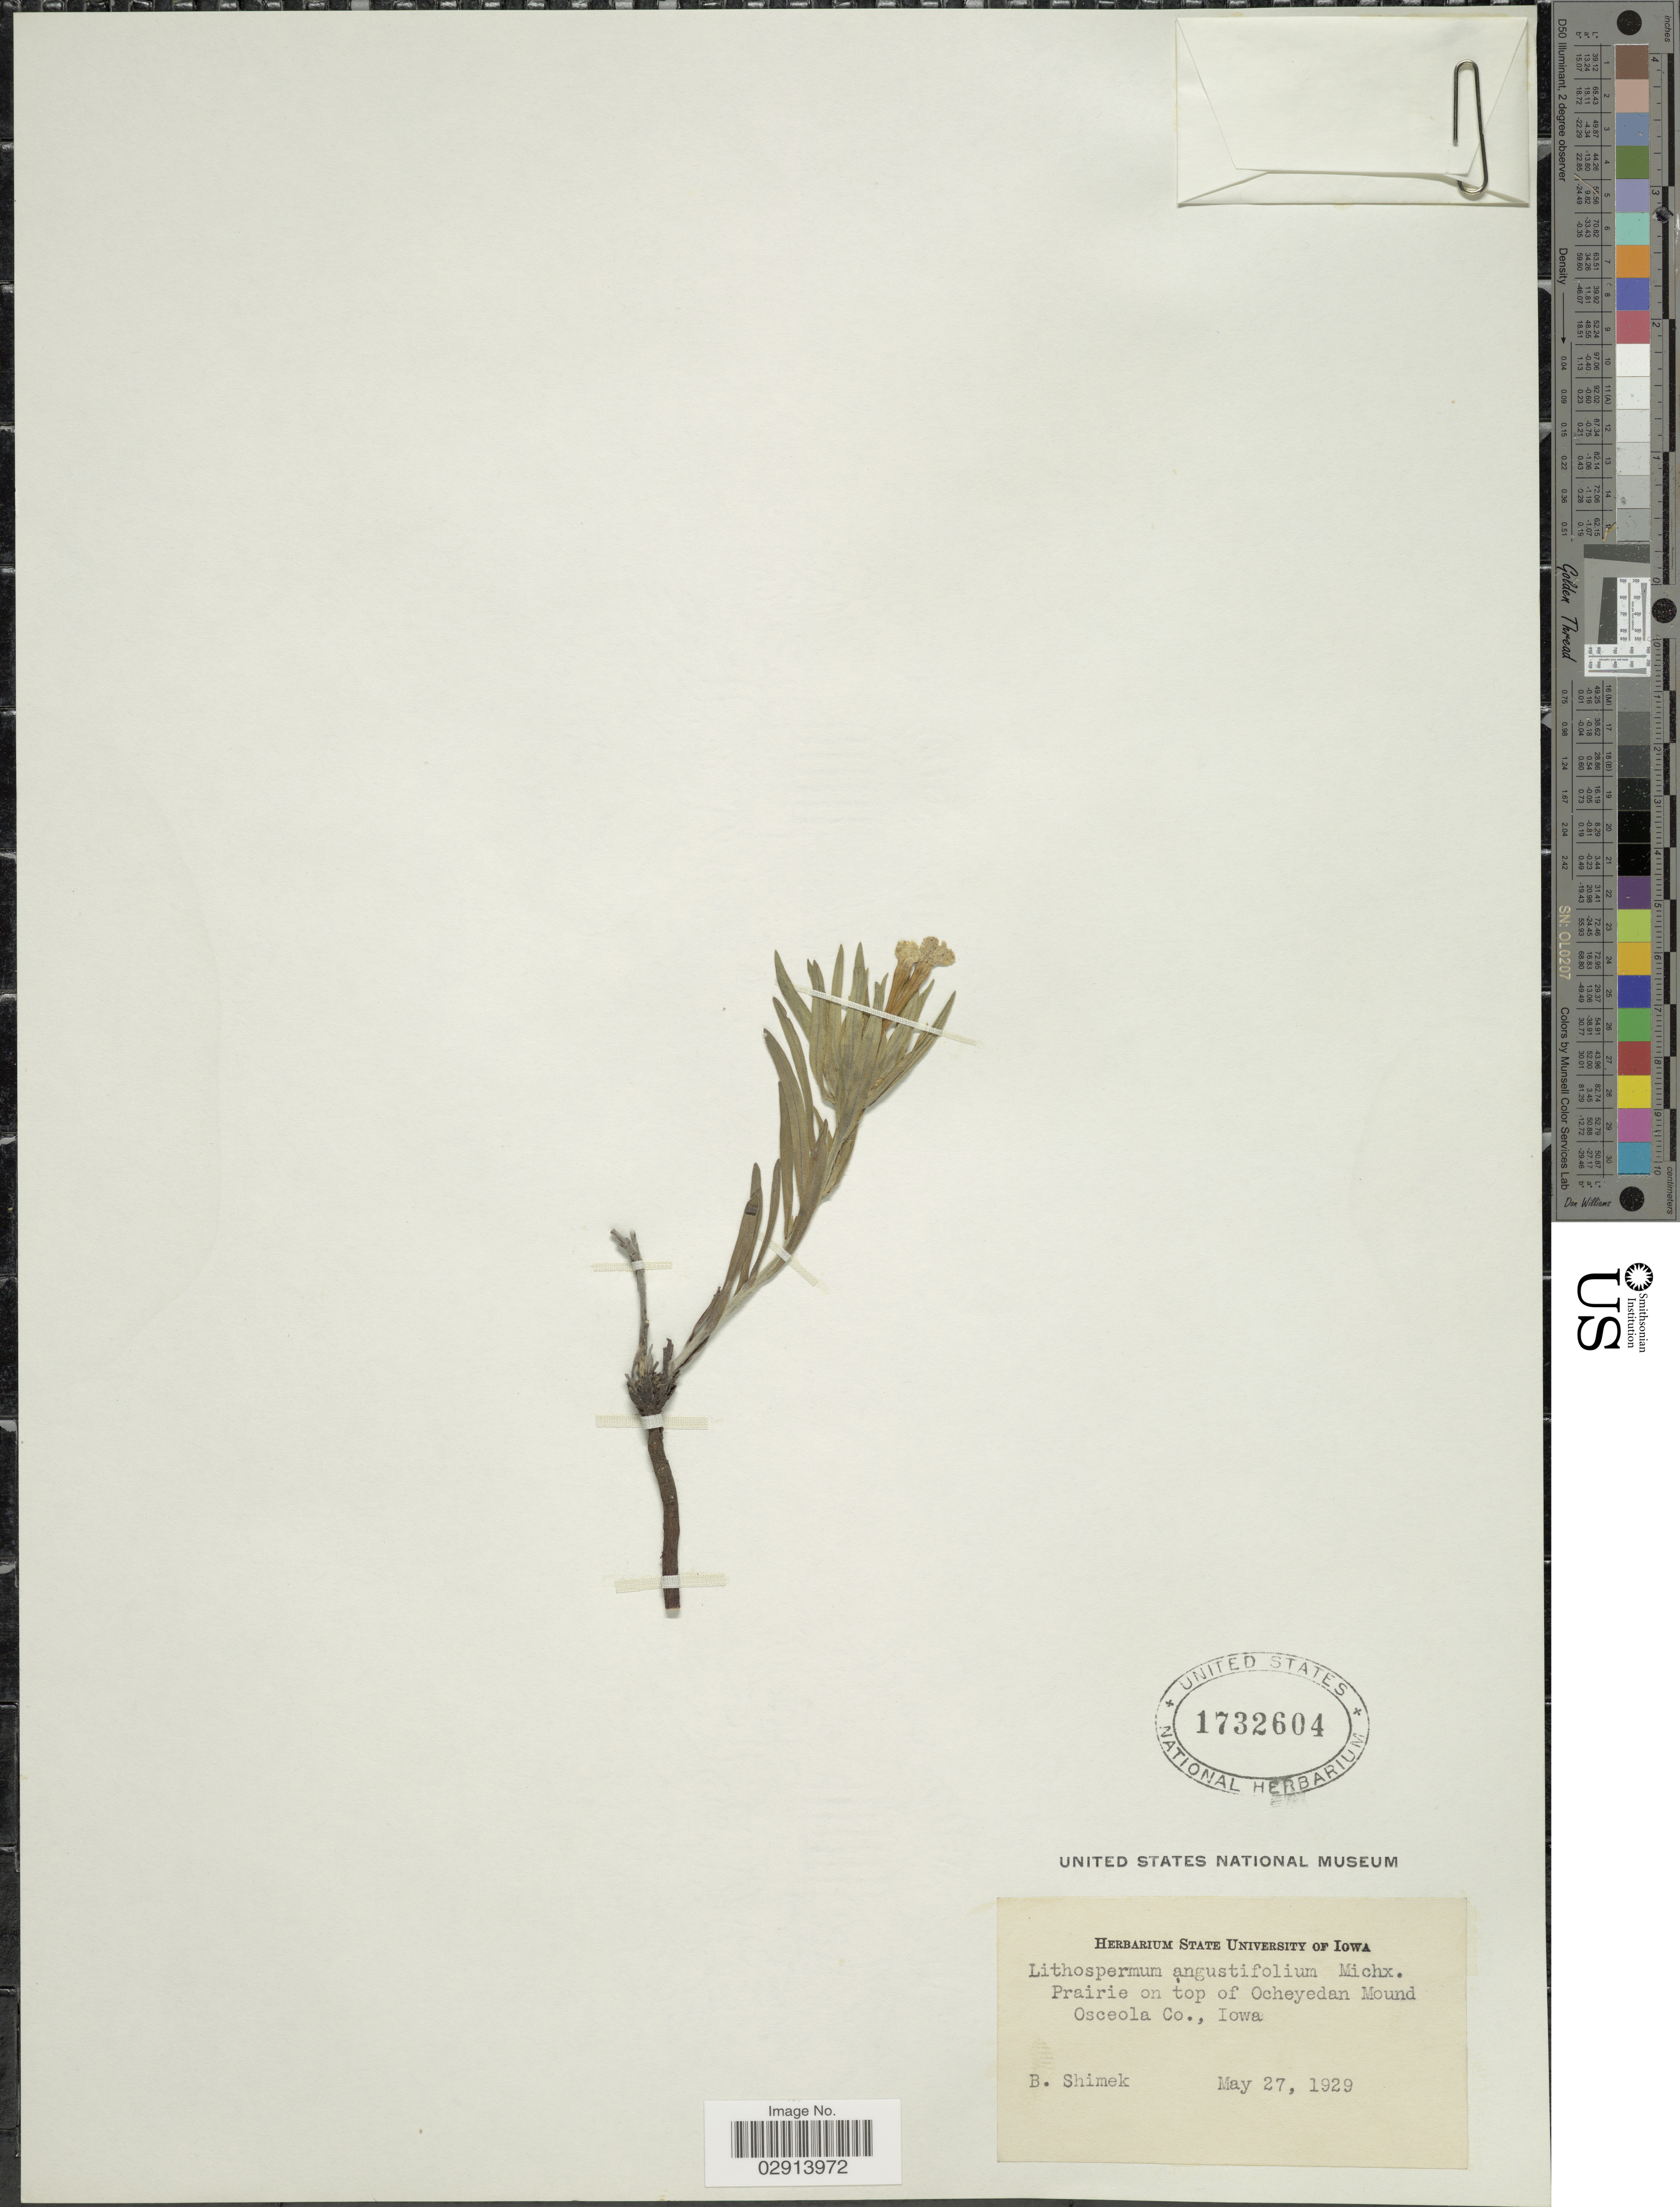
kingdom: Plantae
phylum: Tracheophyta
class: Magnoliopsida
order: Boraginales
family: Boraginaceae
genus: Lithospermum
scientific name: Lithospermum incisum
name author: Lehm.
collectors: B. Shimek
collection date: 1929-05-27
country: United States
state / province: Iowa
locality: Prairie on top of Ocheyedan Mound Osceola Co.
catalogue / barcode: US 1732604